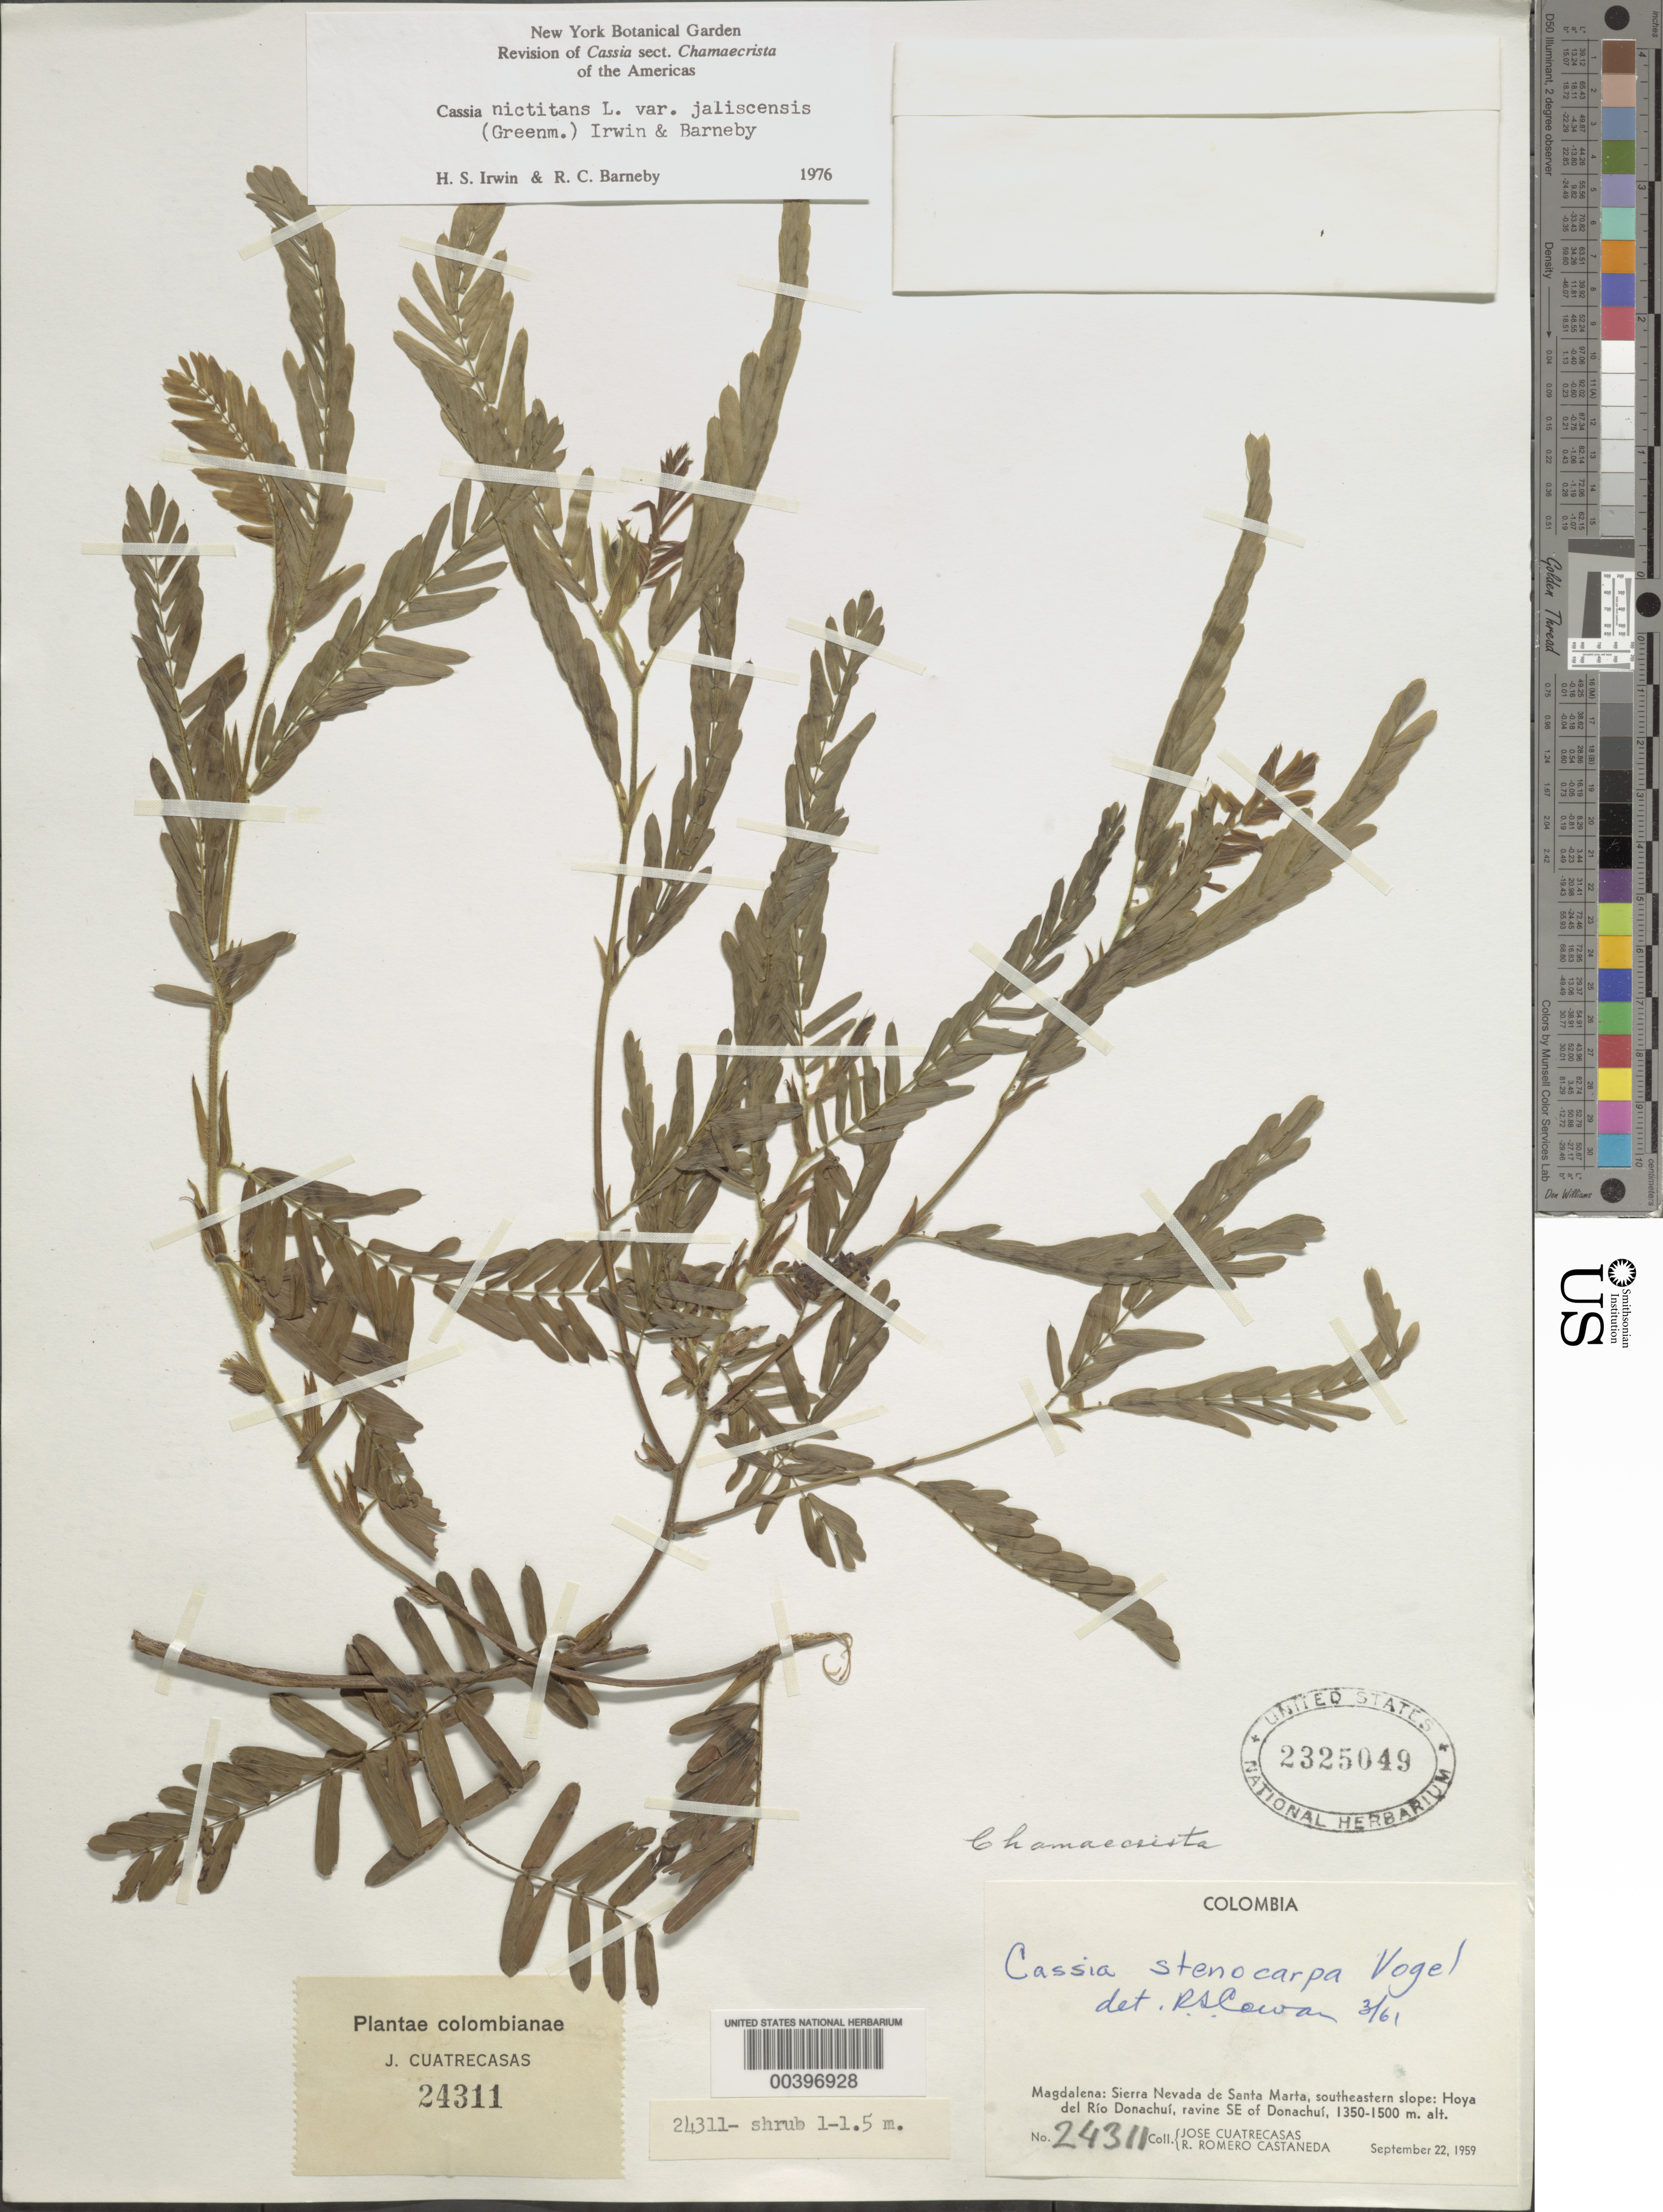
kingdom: Plantae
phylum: Tracheophyta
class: Magnoliopsida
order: Fabales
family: Fabaceae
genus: Chamaecrista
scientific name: Chamaecrista nictitans var. jaliscensis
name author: (Greenm.) H.S. Irwin & Barneby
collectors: J. Cuatrecasas & R. Romero Castañeda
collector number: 24311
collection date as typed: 22 Sep 1959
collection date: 1959-09-22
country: Colombia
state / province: Magdalena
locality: Sierra Nevada de Santa Marta, southeastern slope; Hoya del Rio Donachui, ravine SE of Donachui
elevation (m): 1350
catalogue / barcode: US 2325049